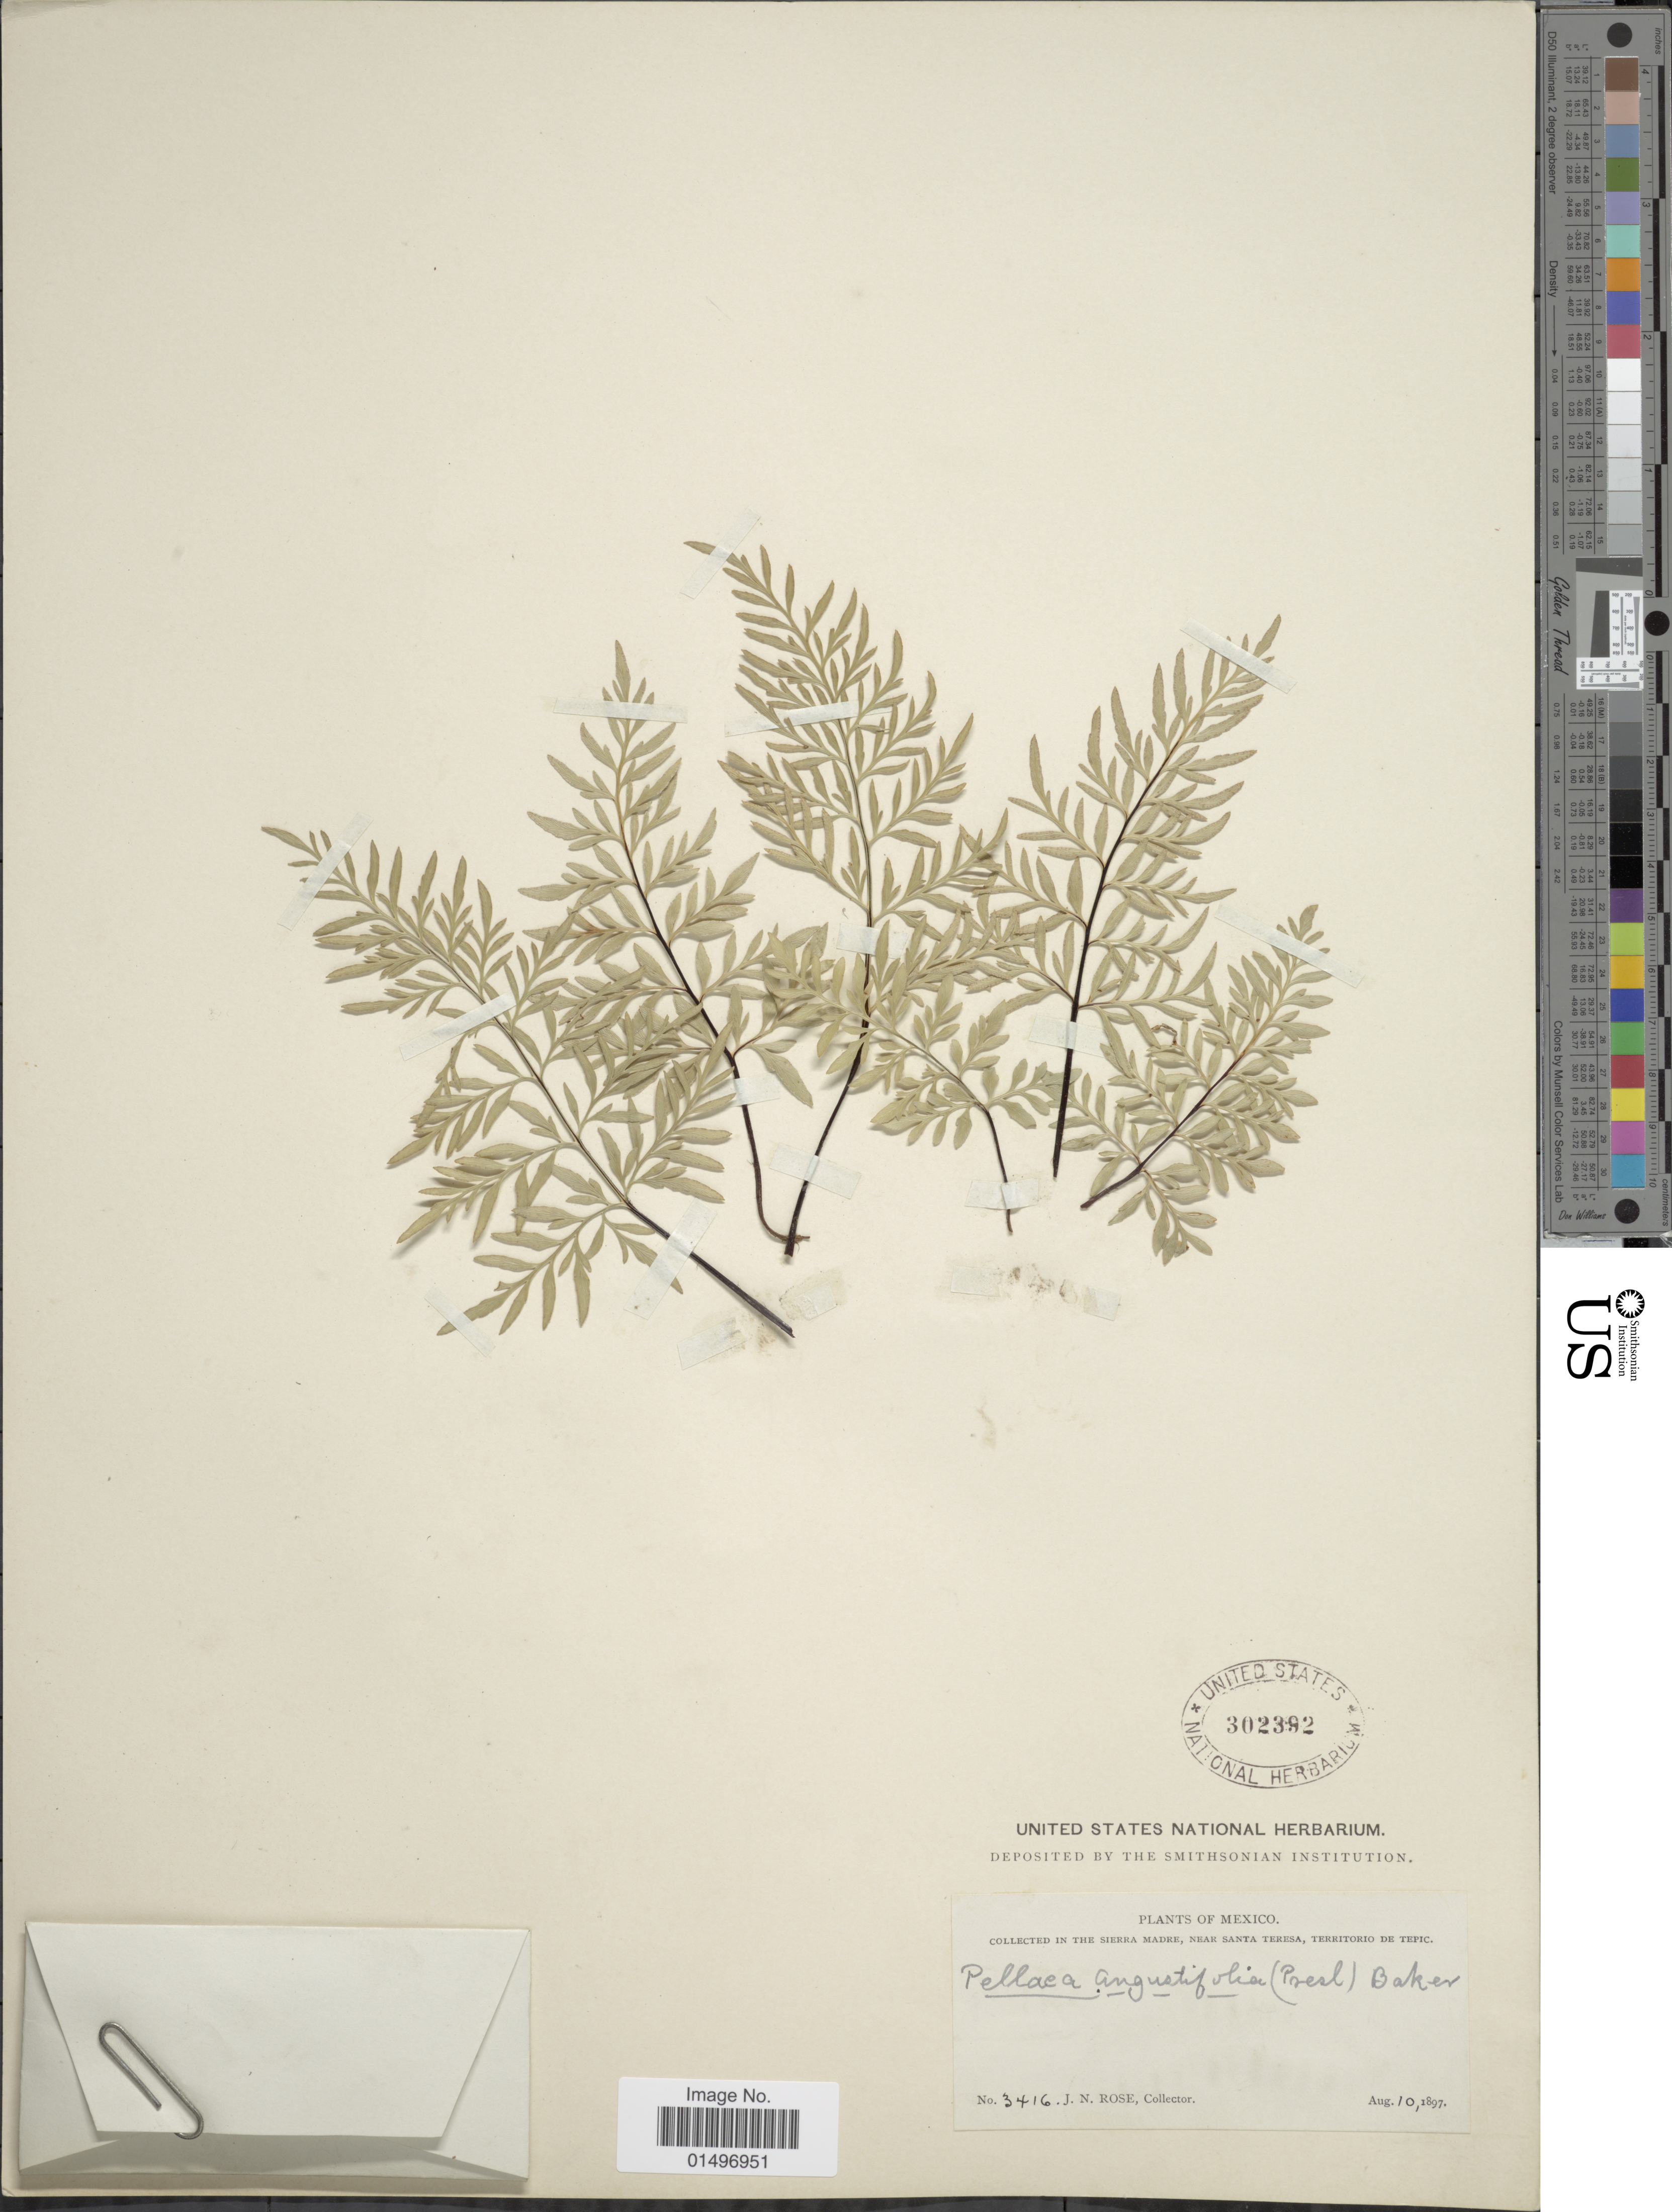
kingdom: Plantae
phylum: Tracheophyta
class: Polypodiopsida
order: Polypodiales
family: Pteridaceae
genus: Gaga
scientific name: Gaga angustifolia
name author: (Kunth) Fay W. Li & Windham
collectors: J. N. Rose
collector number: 3416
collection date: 1897-08-10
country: Mexico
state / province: México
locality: Mexico, in the Sierra Madre, near Santa Teresa, Territorio de Tepic.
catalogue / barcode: US 302392